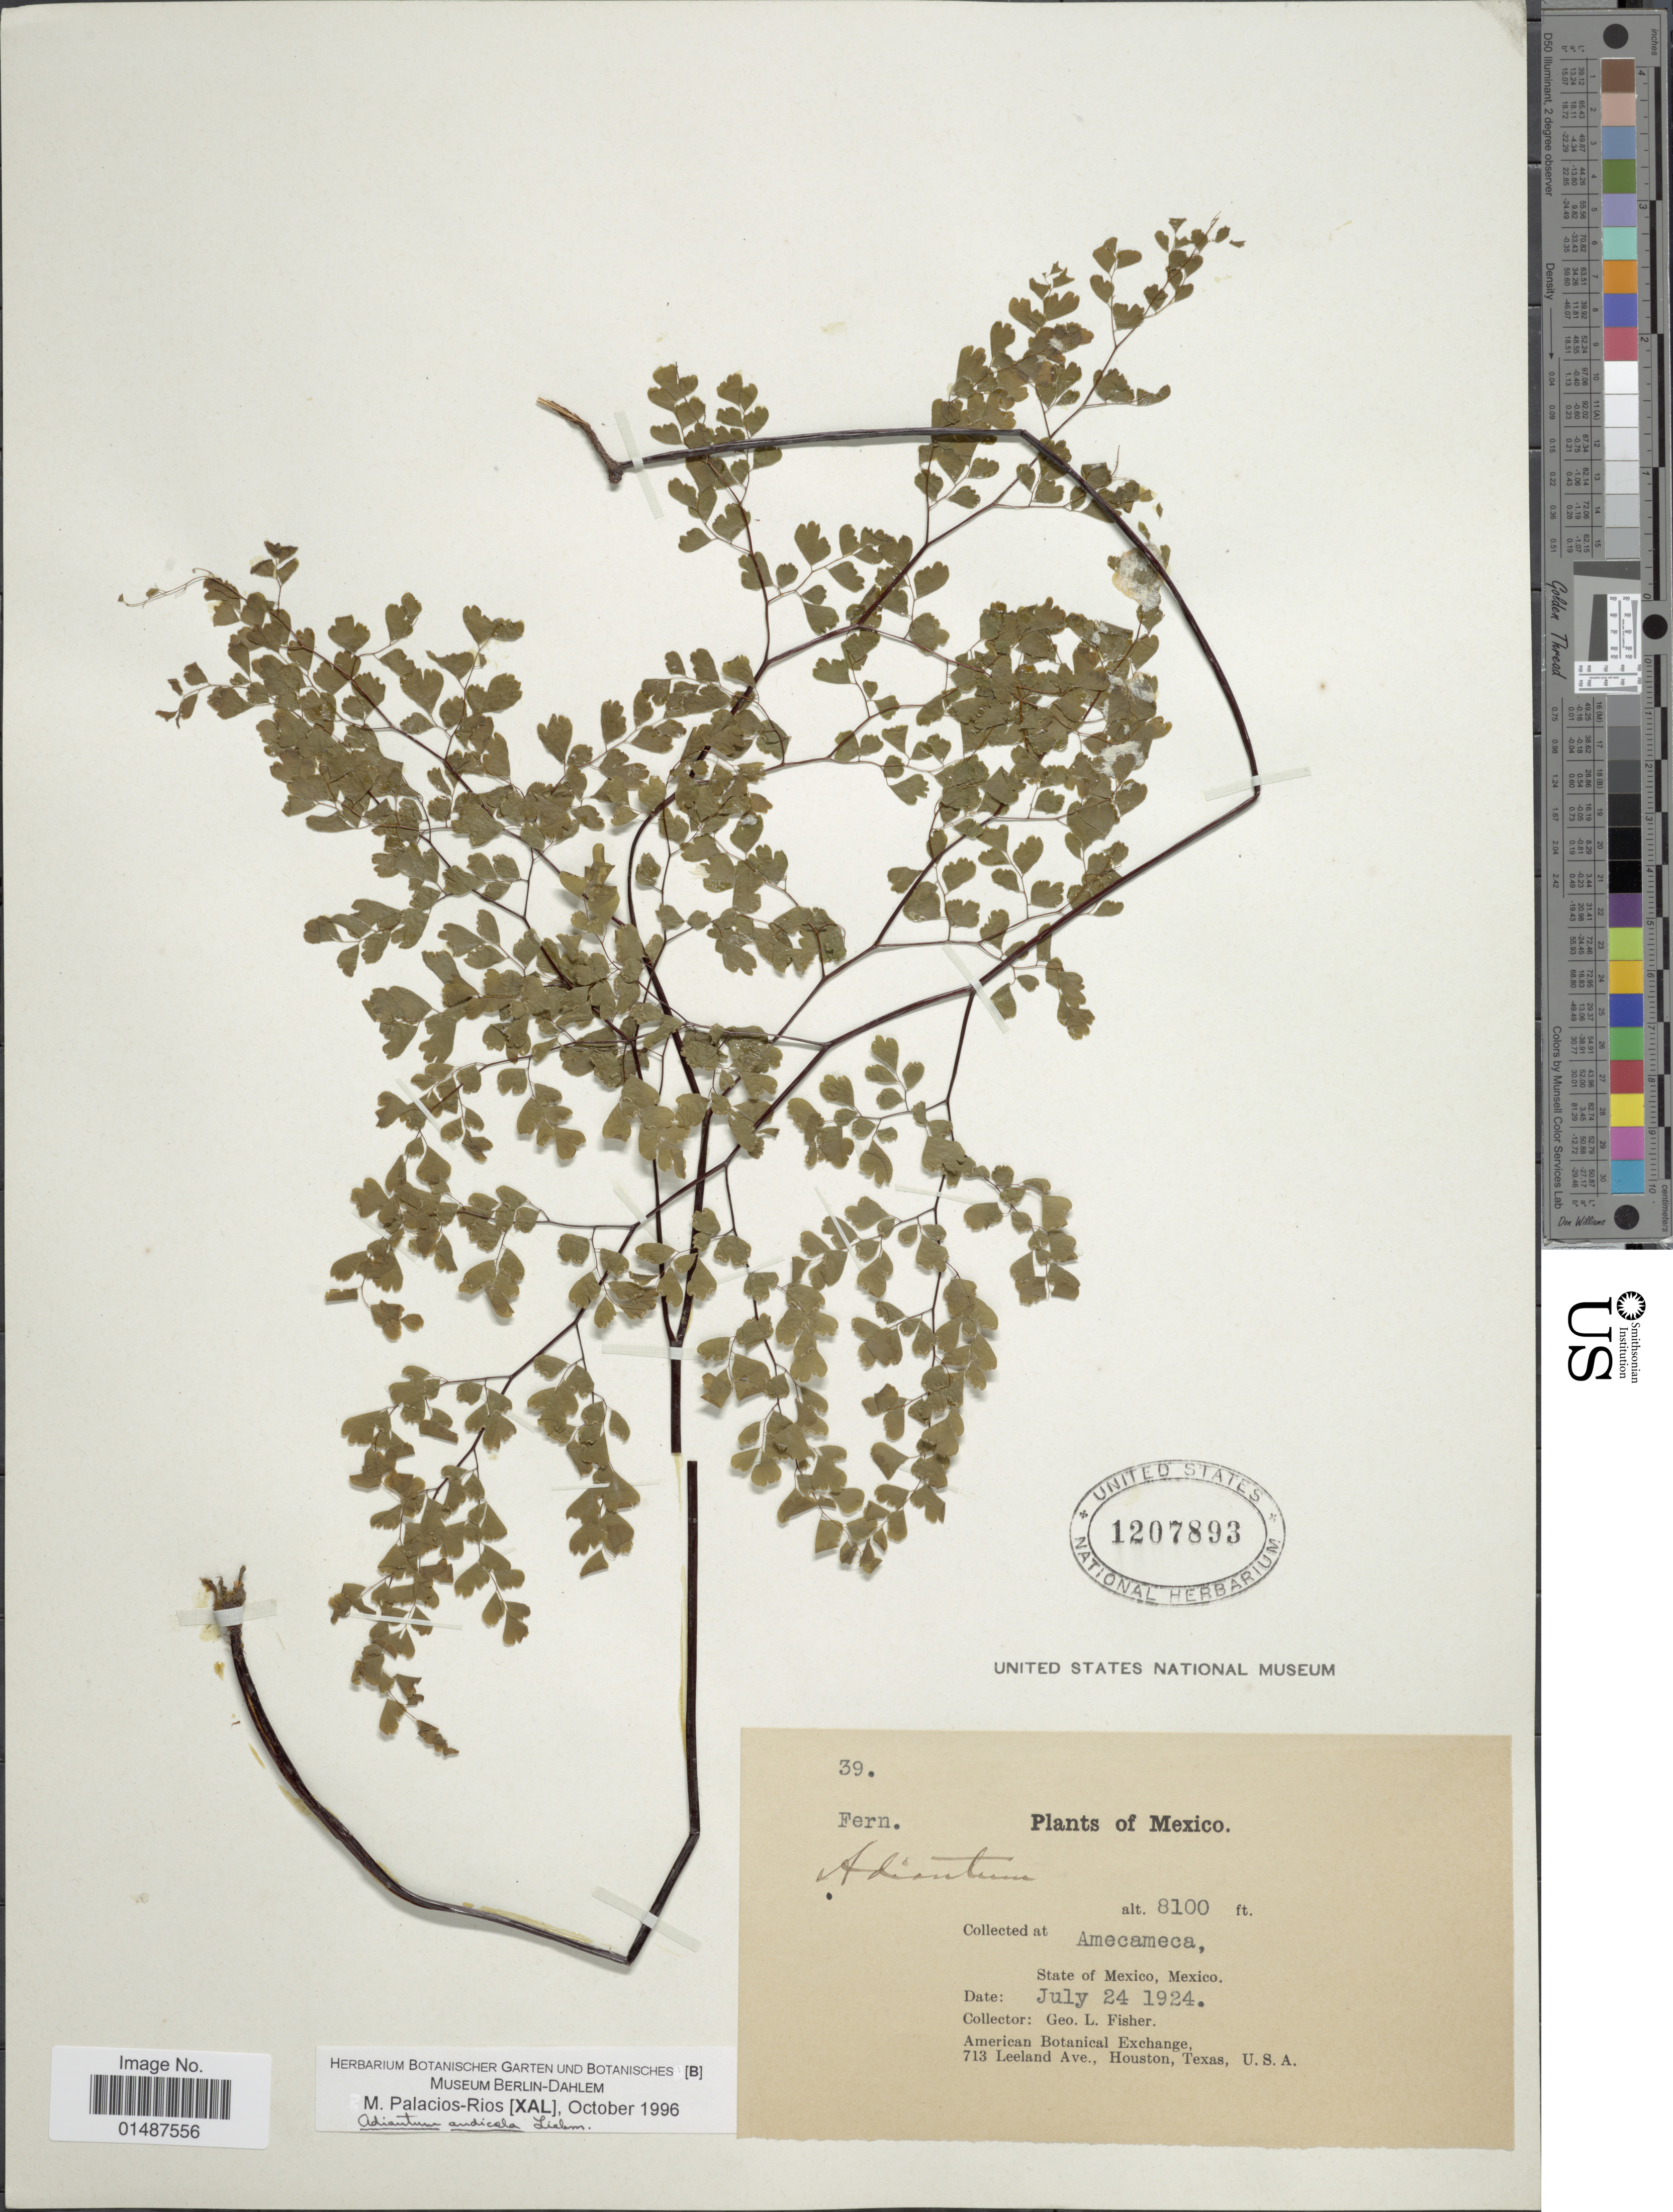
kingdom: Plantae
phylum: Tracheophyta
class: Polypodiopsida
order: Polypodiales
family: Pteridaceae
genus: Adiantum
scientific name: Adiantum andicola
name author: Liebm.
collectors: G. L. Fisher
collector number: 39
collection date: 1924-07-24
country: Mexico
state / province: México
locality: Amecameca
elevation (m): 2469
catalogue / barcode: US 1207893